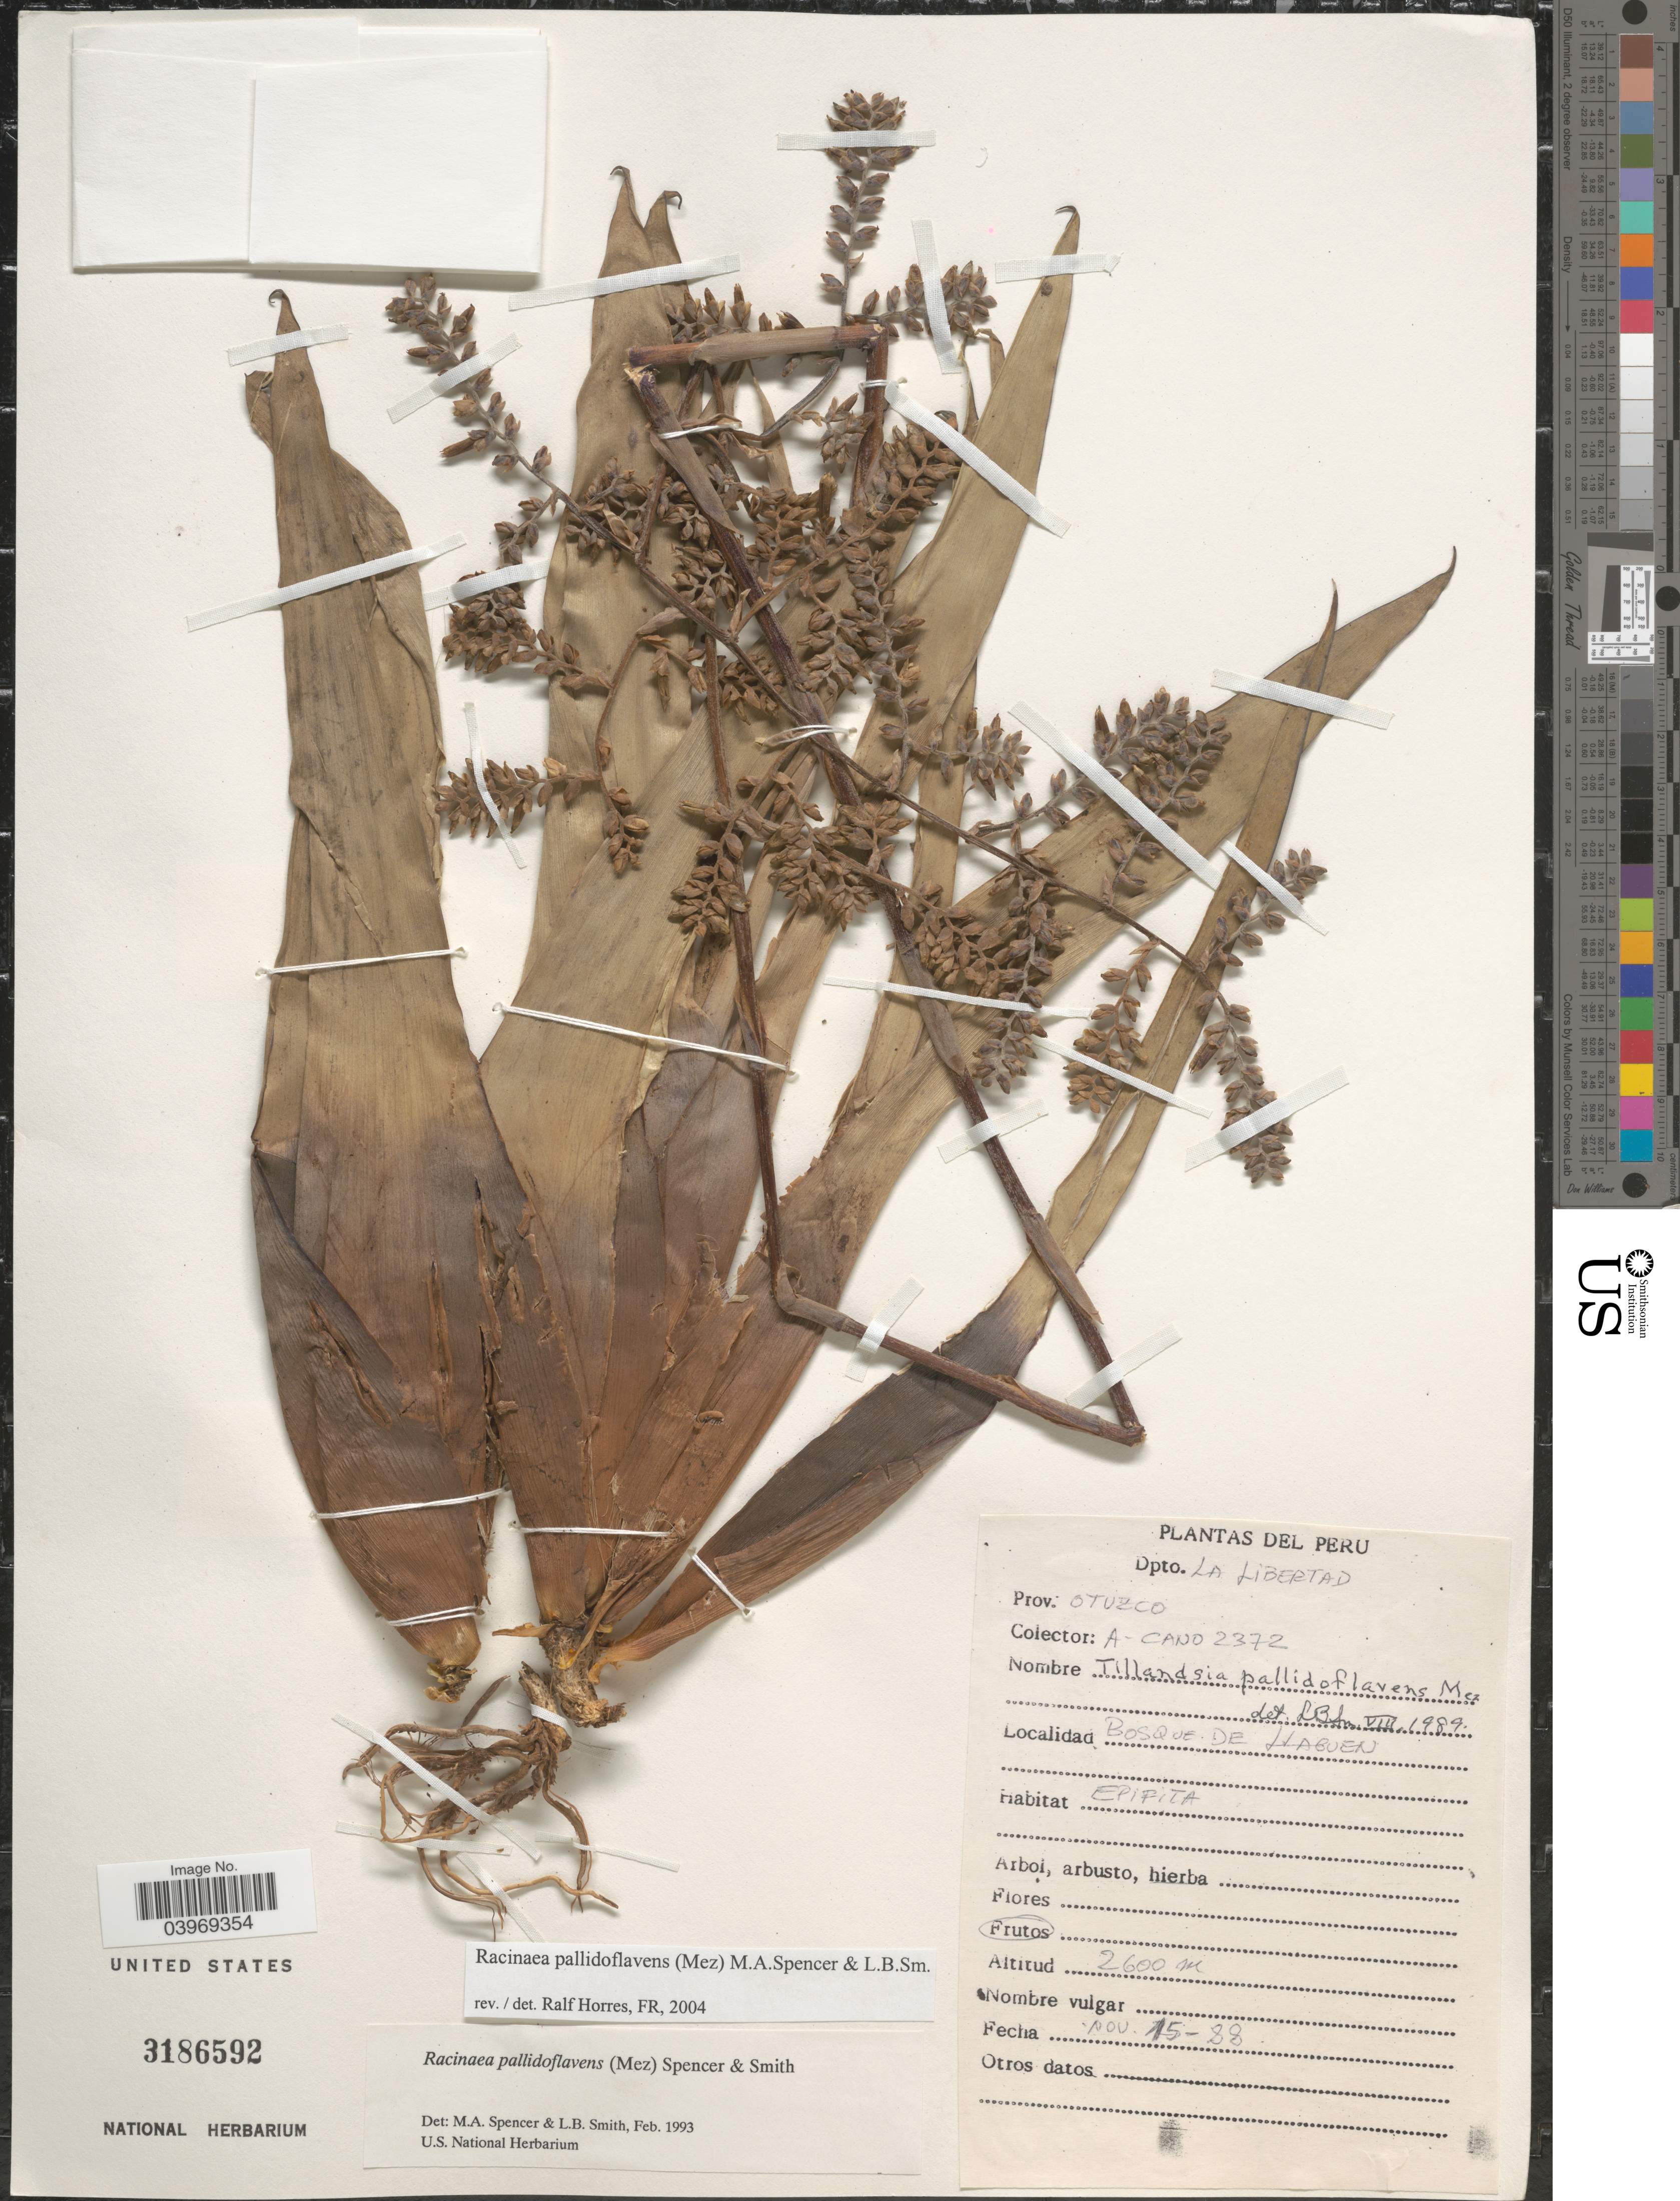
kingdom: Plantae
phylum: Tracheophyta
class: Liliopsida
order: Poales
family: Bromeliaceae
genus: Racinaea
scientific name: Racinaea pallidoflavens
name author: (Mez) M.A. Spencer & L.B. Sm.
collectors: A. Cano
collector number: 2372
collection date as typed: Transcribed d/m/y: 15/11/88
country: Peru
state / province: La Libertad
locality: Dpto. La Libertad. Prov. Otuzco. Bosque de Llaguen.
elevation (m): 2600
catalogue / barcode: US 3186592